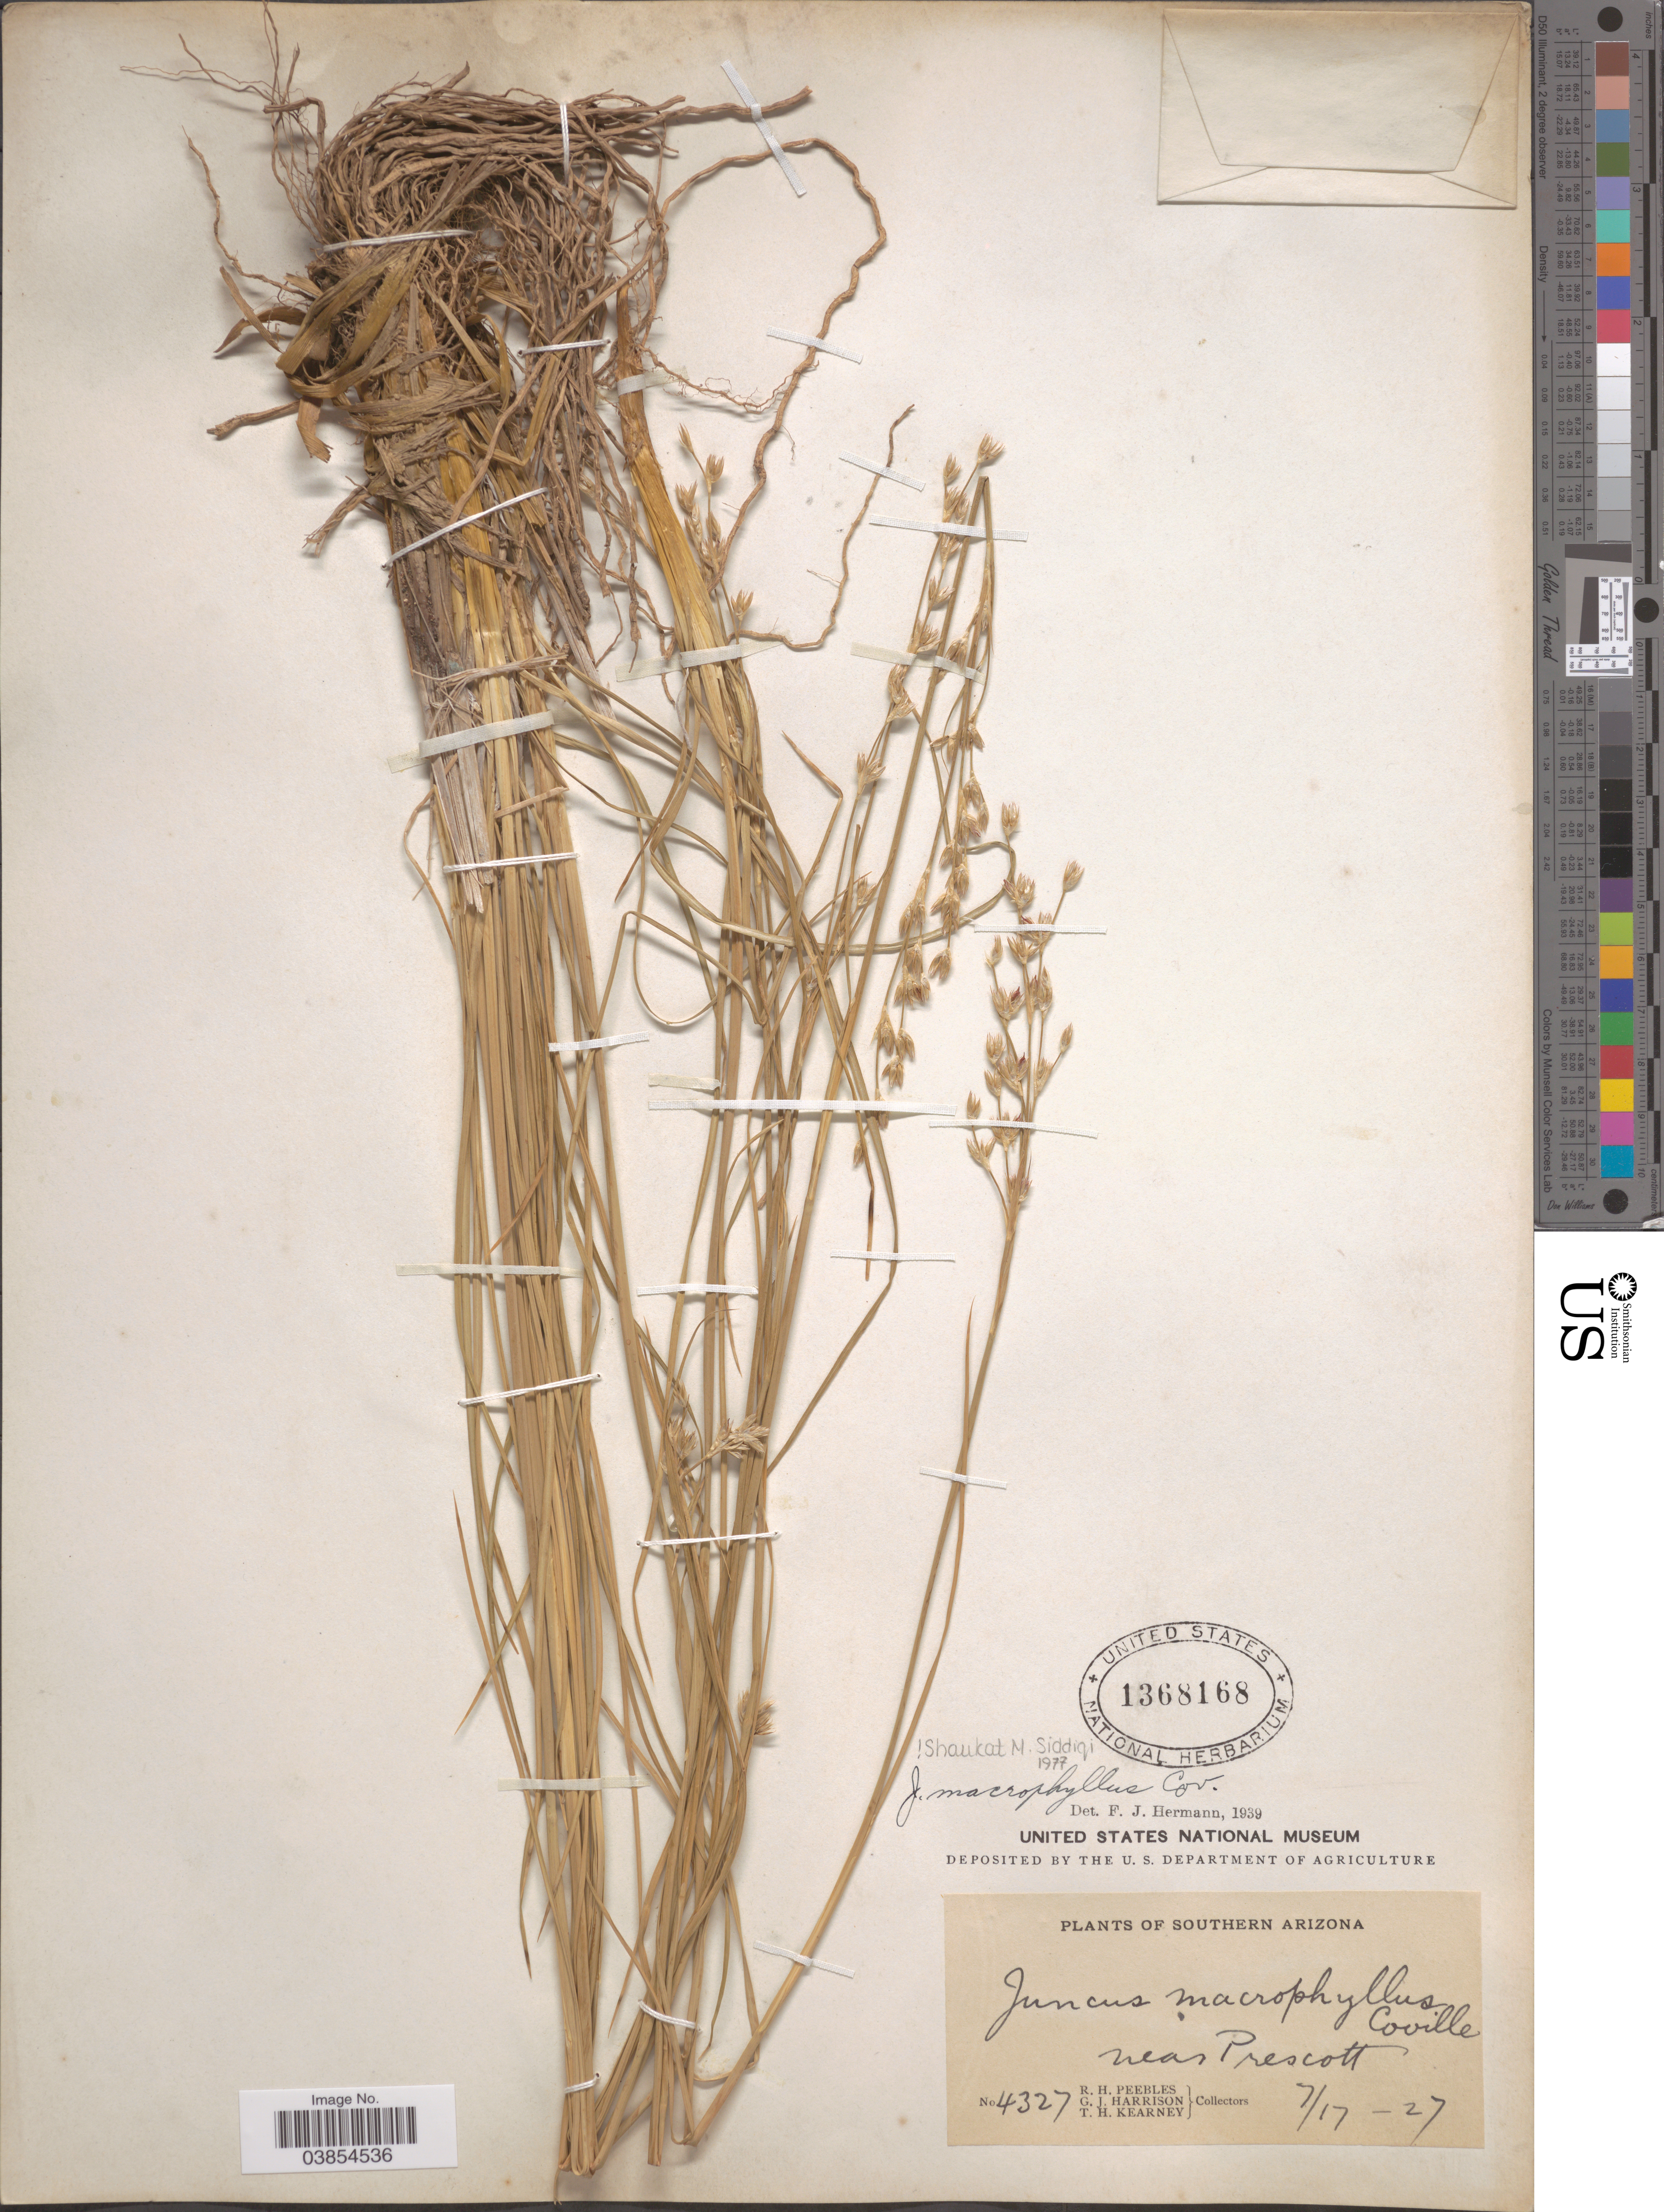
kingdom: Plantae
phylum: Tracheophyta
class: Liliopsida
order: Poales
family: Juncaceae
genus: Juncus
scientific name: Juncus macrophyllus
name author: Coville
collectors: R. H. Peebles, G. J. Harrison & T. H. Kearney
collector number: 4327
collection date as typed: Transcribed d/m/y: 17/7/27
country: United States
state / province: Arizona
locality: Southern Arizona. Near Prescott.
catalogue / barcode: US 1368168